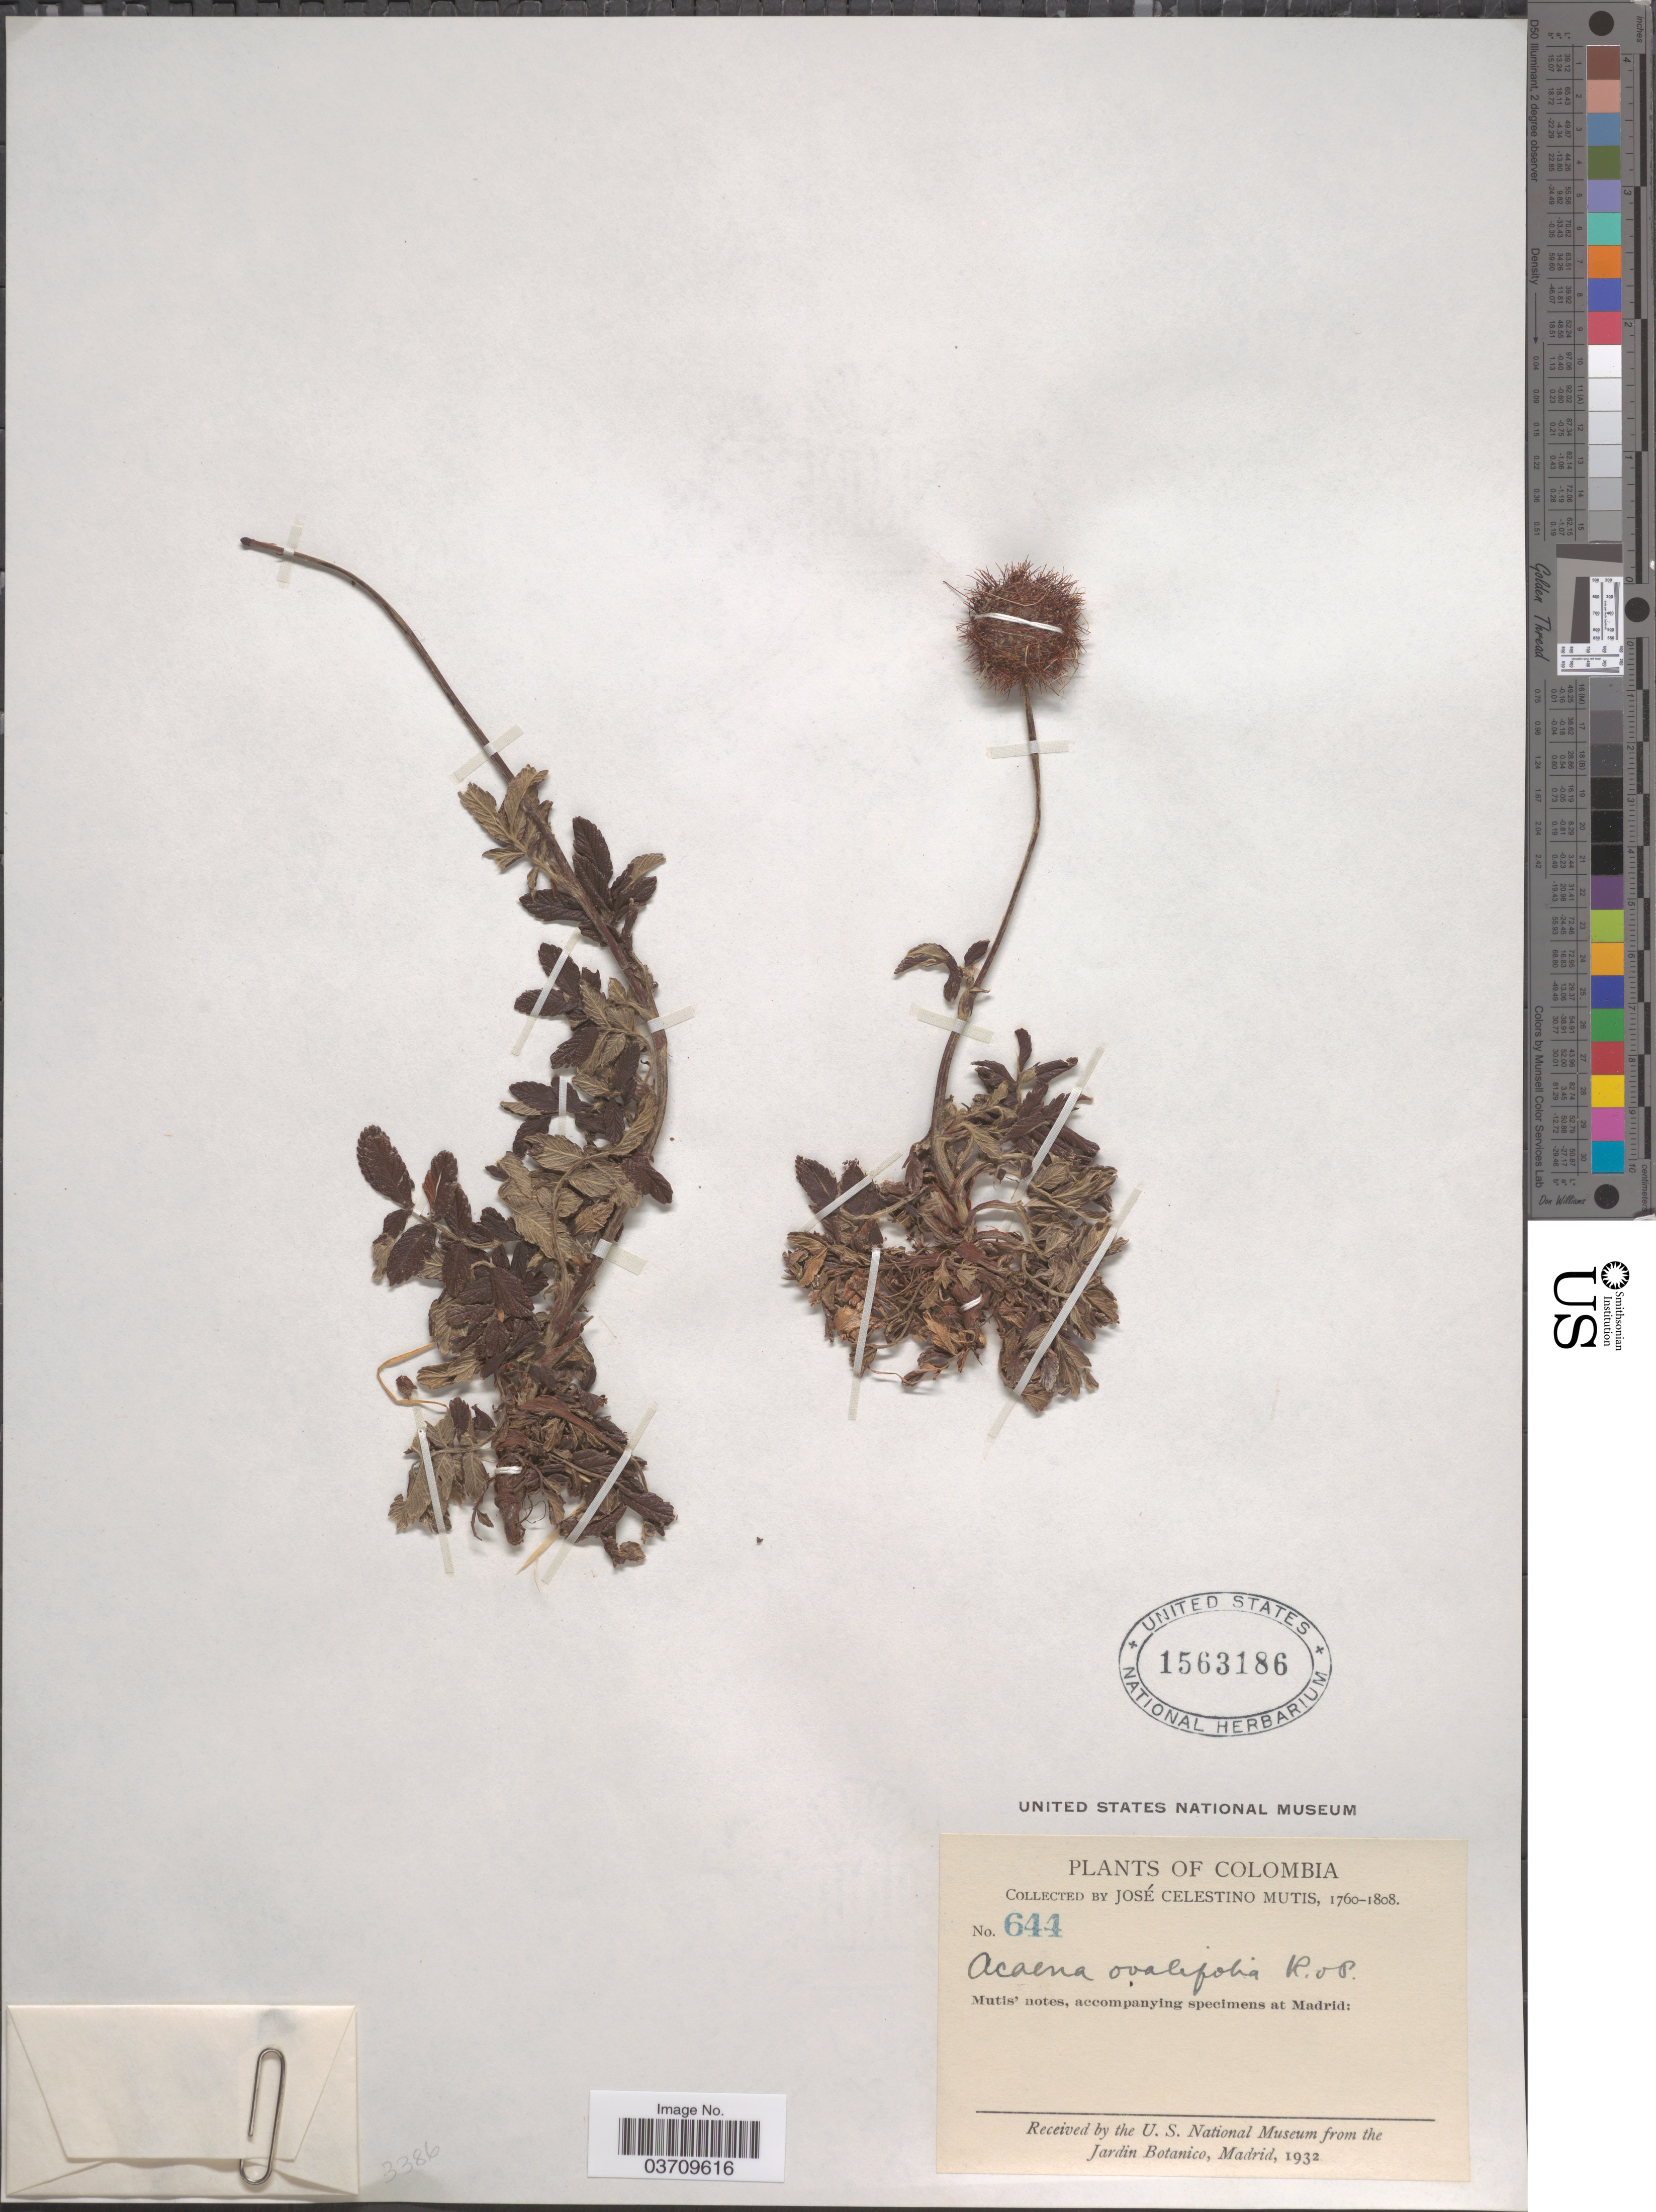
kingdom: Plantae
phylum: Tracheophyta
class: Magnoliopsida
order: Rosales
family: Rosaceae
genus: Acaena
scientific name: Acaena ovalifolia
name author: Ruiz & Pav.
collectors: J. C. B. Mutis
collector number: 644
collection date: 1760/1808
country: Colombia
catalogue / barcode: US 1563186